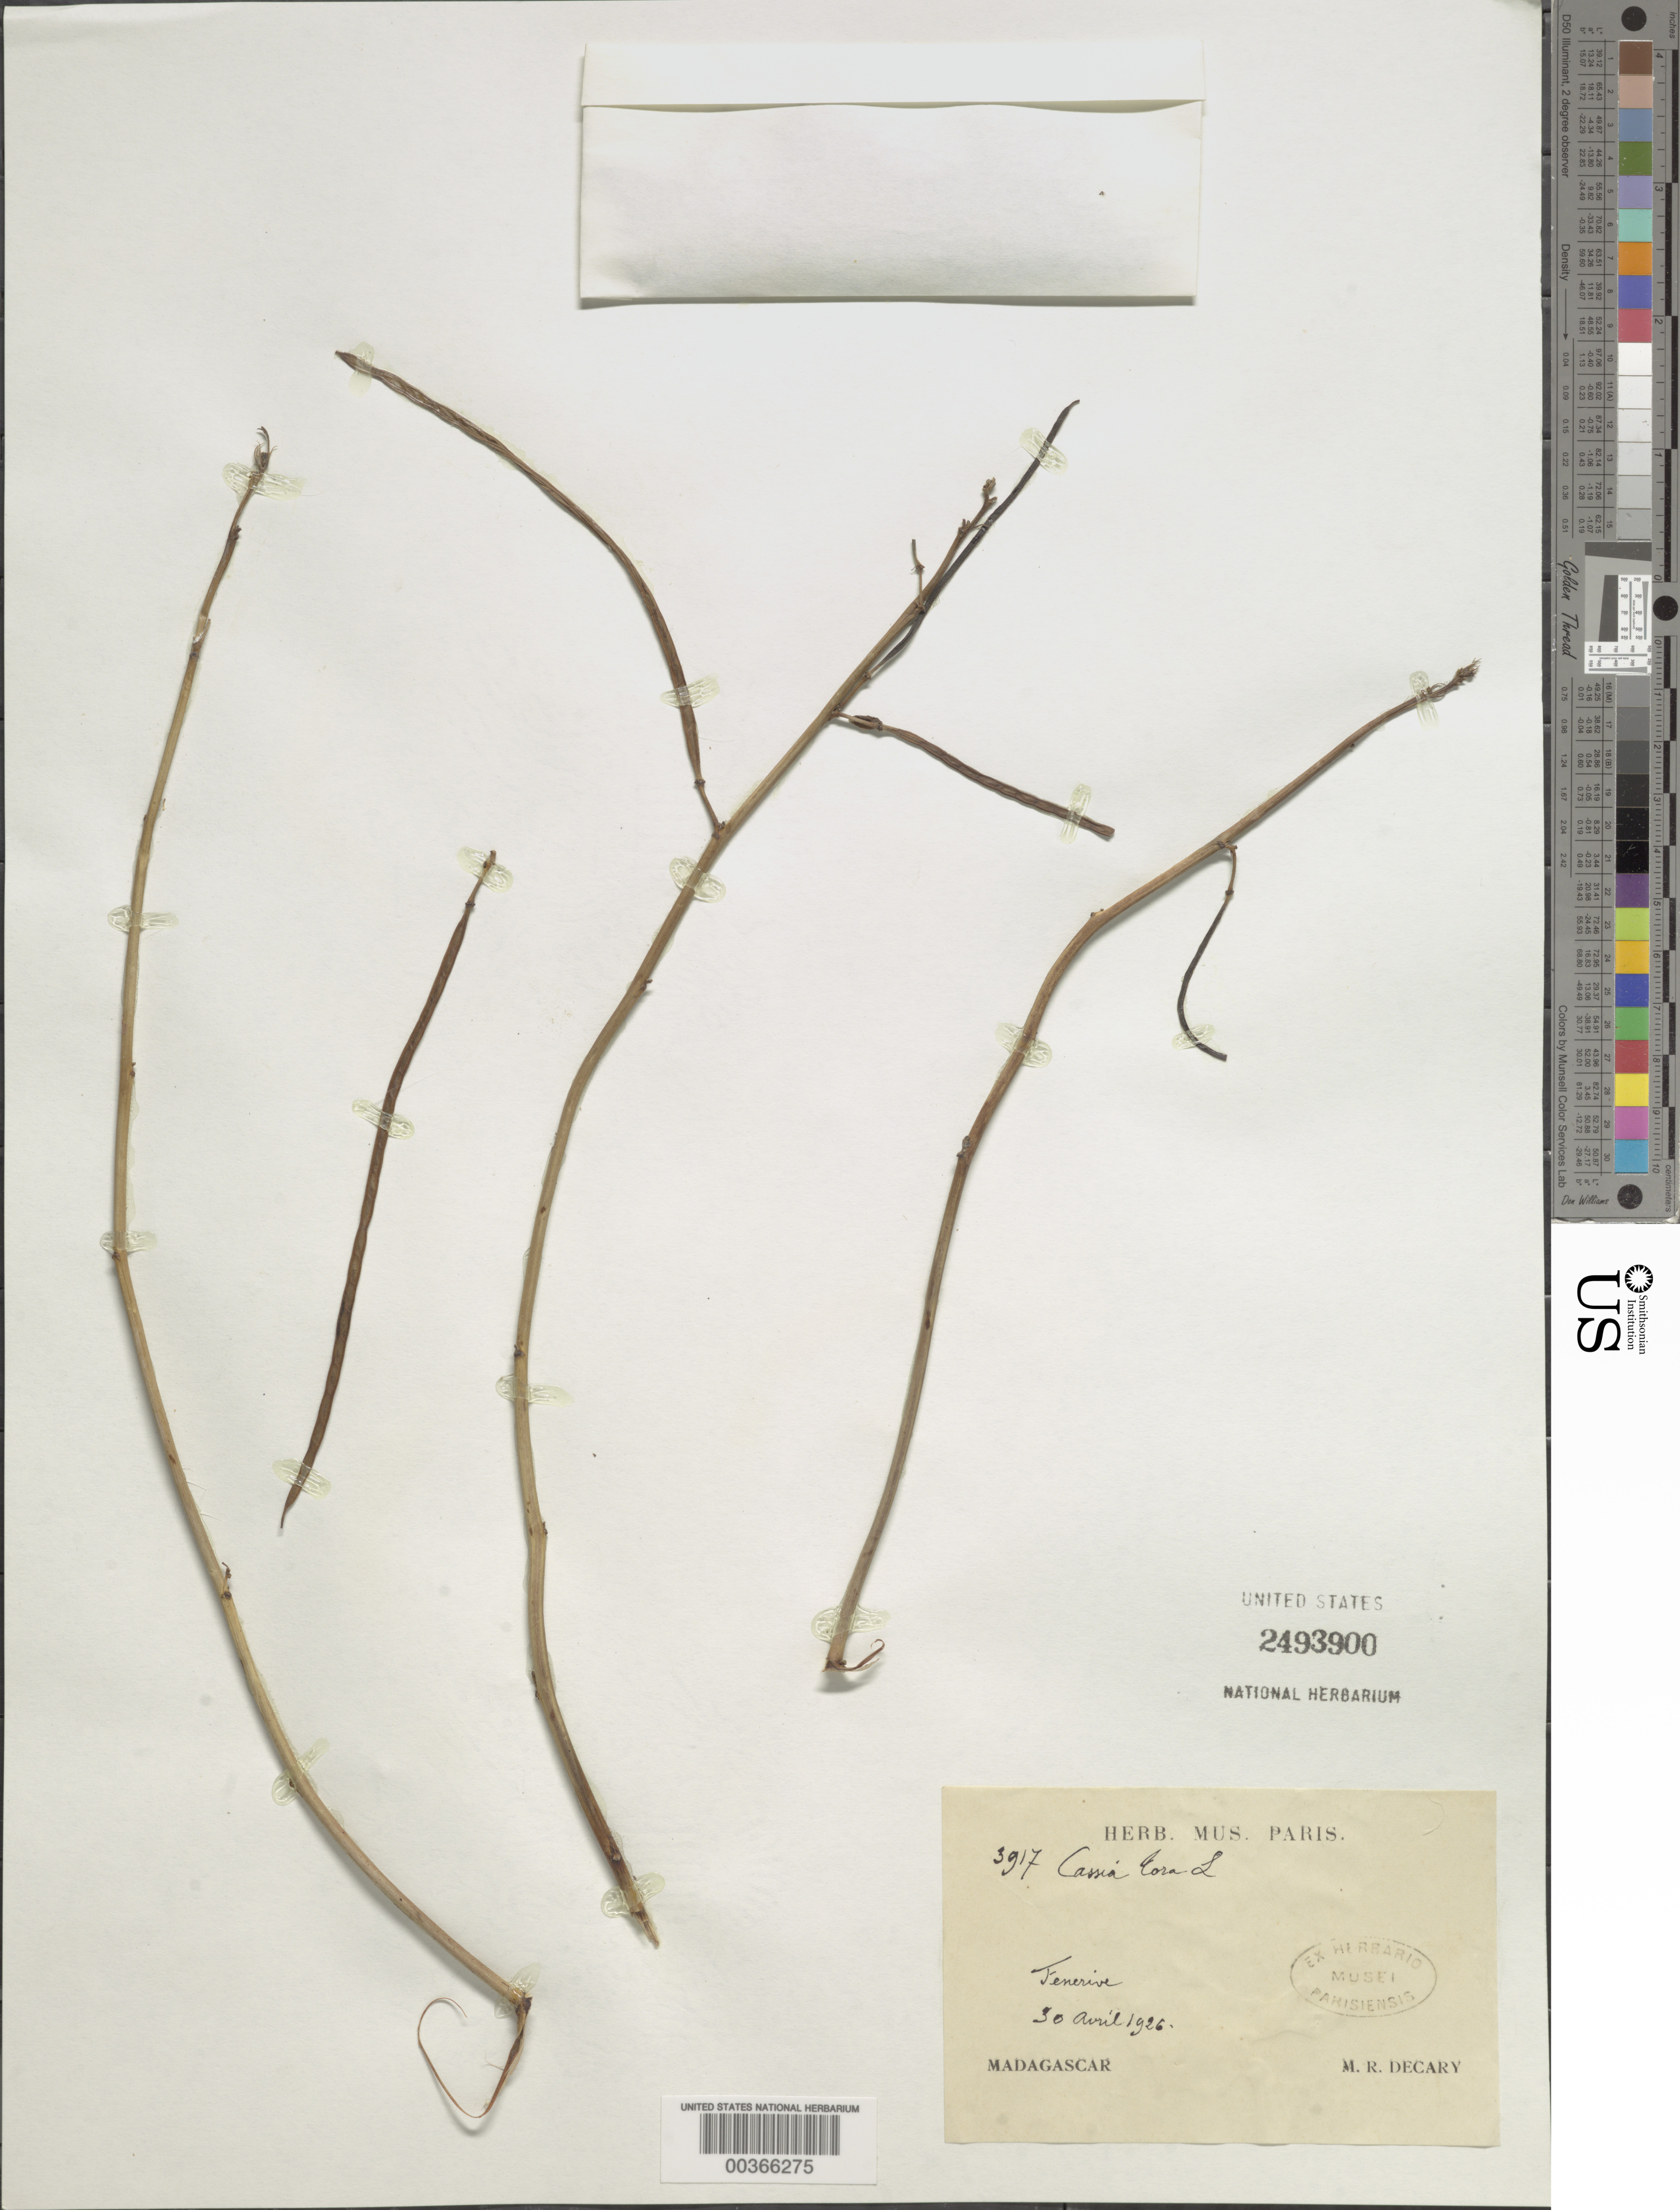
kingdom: Plantae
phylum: Tracheophyta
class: Magnoliopsida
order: Fabales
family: Fabaceae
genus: Senna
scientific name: Senna obtusifolia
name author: (L.) H.S. Irwin & Barneby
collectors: R. Decary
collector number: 3917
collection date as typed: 30 Apr 1926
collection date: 1926-04-30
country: Madagascar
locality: Fenerive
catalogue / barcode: US 2493900